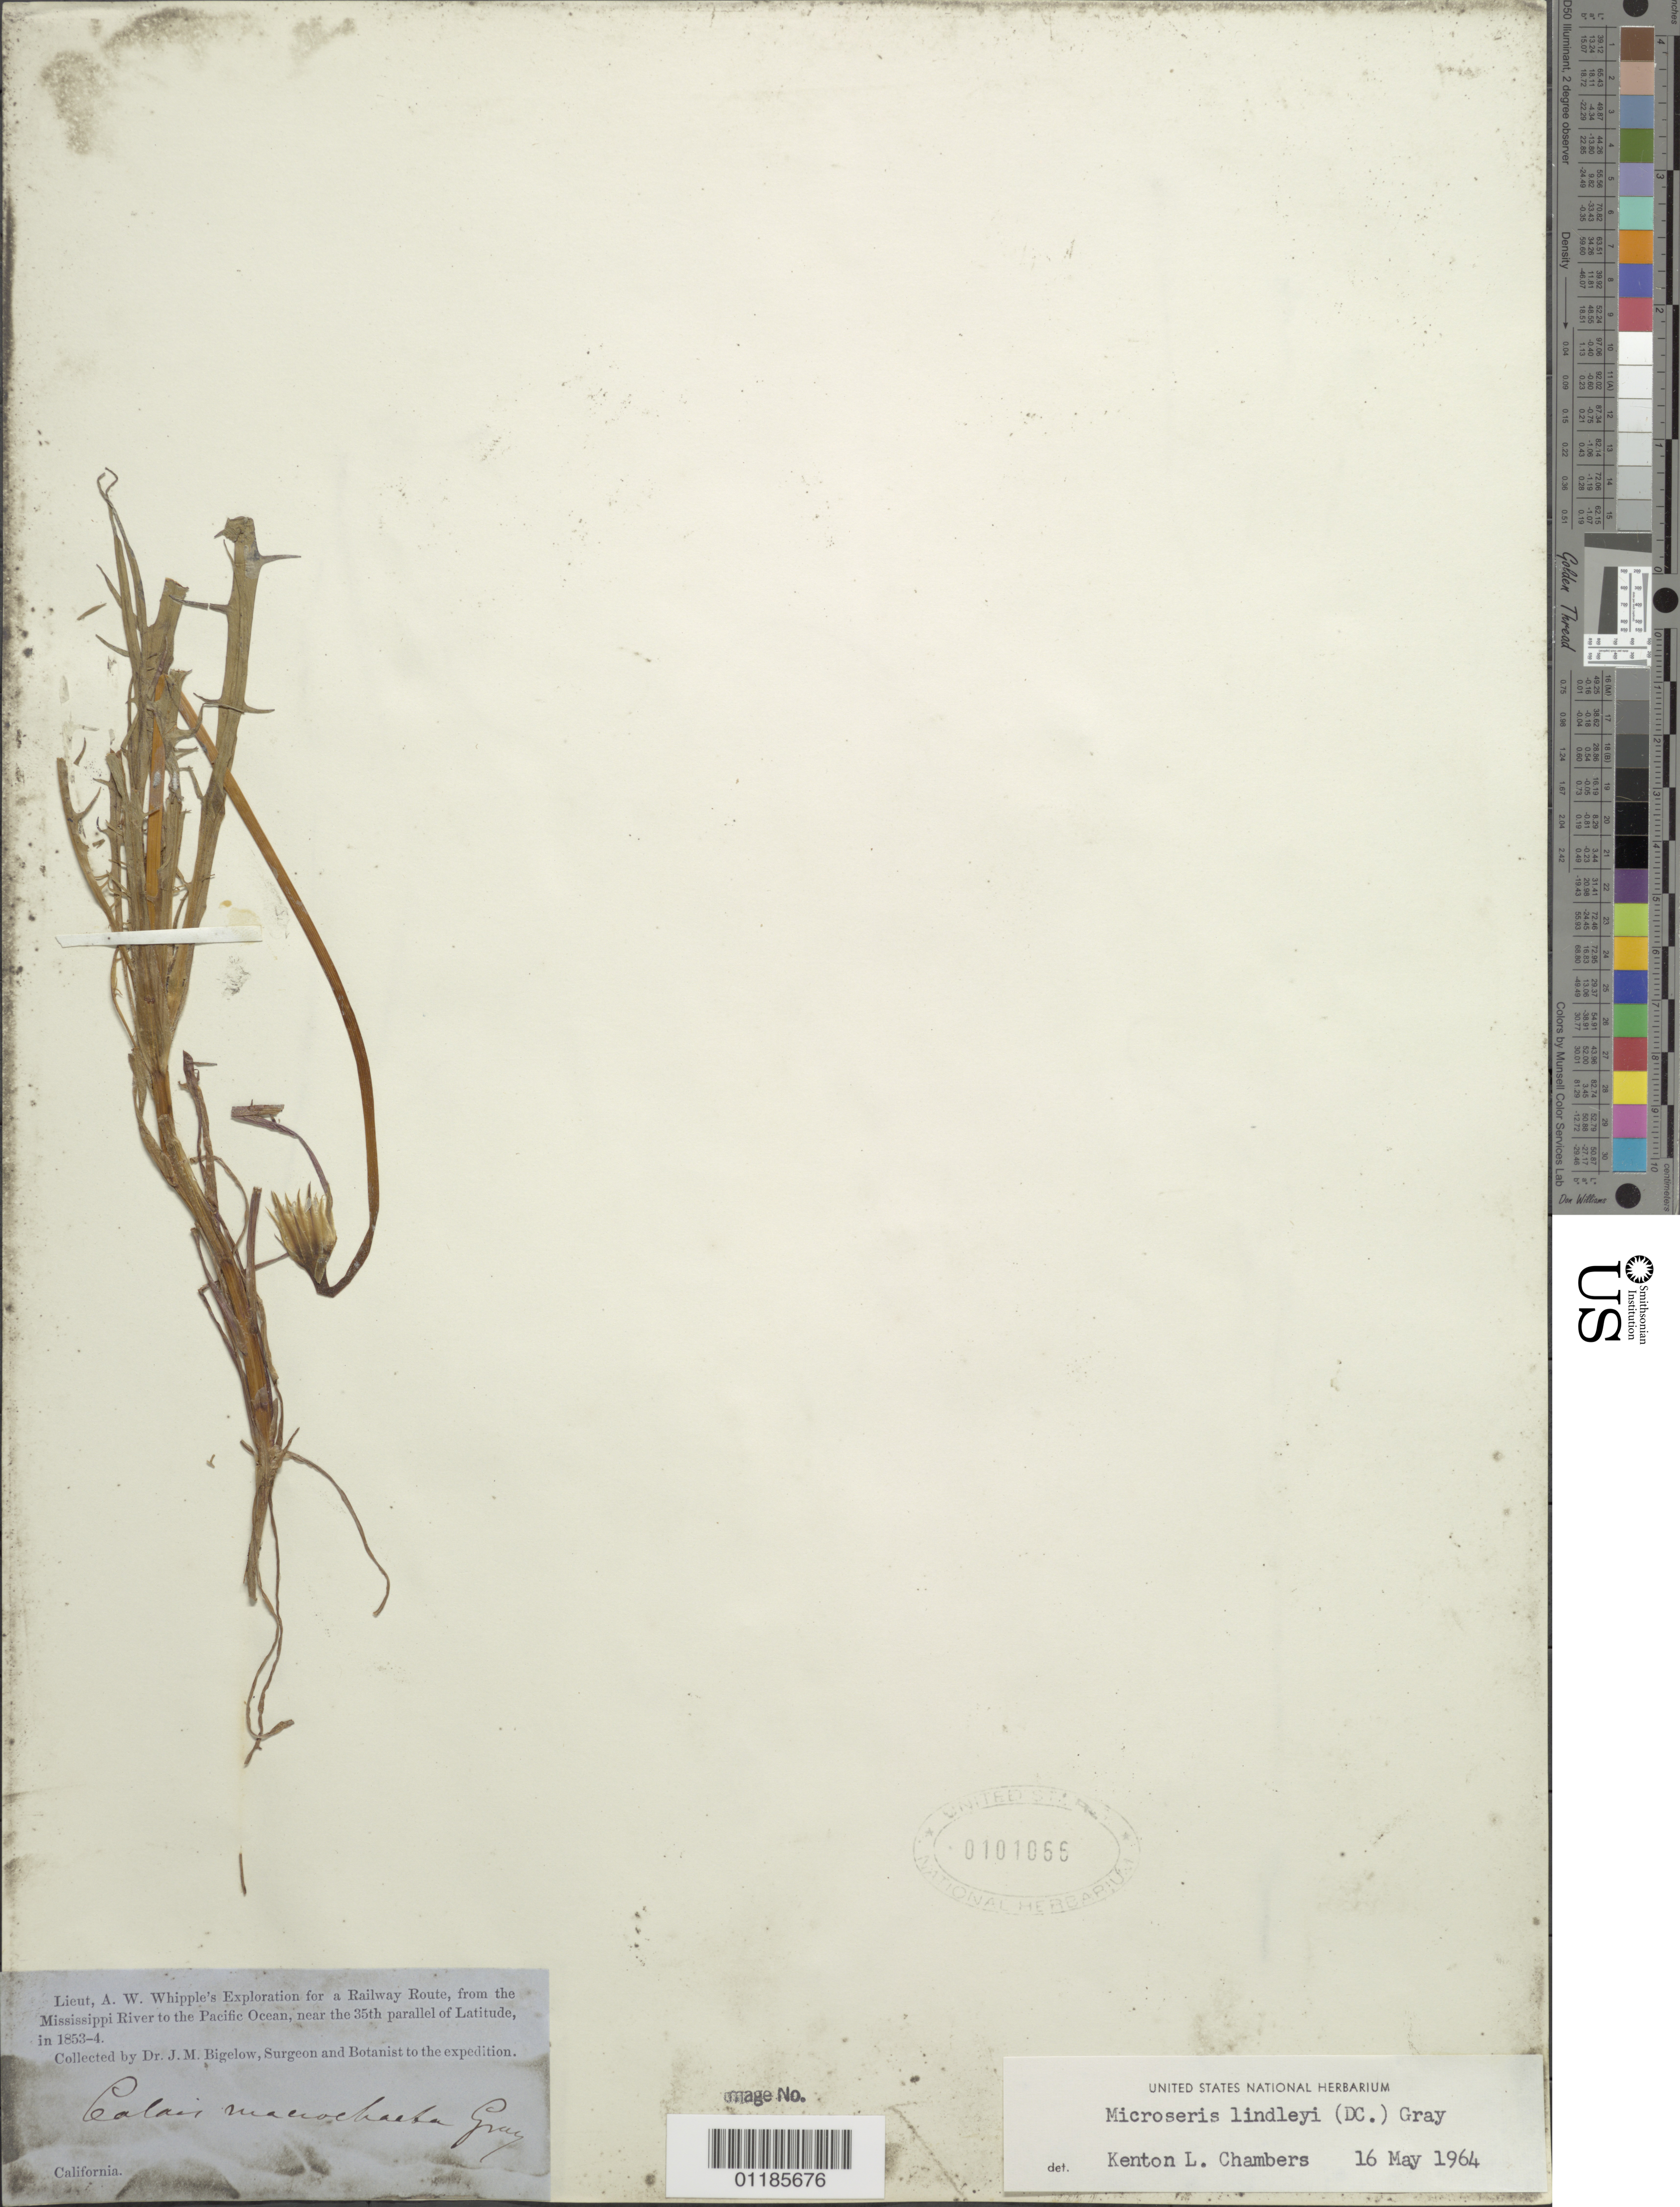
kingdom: Plantae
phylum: Tracheophyta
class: Magnoliopsida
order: Asterales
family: Asteraceae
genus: Uropappus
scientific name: Uropappus lindleyi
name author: (DC.) Nutt.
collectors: J. M. Bigelow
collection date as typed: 1853 to -- --- 1854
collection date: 1853/1854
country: United States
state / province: California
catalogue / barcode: US 101056